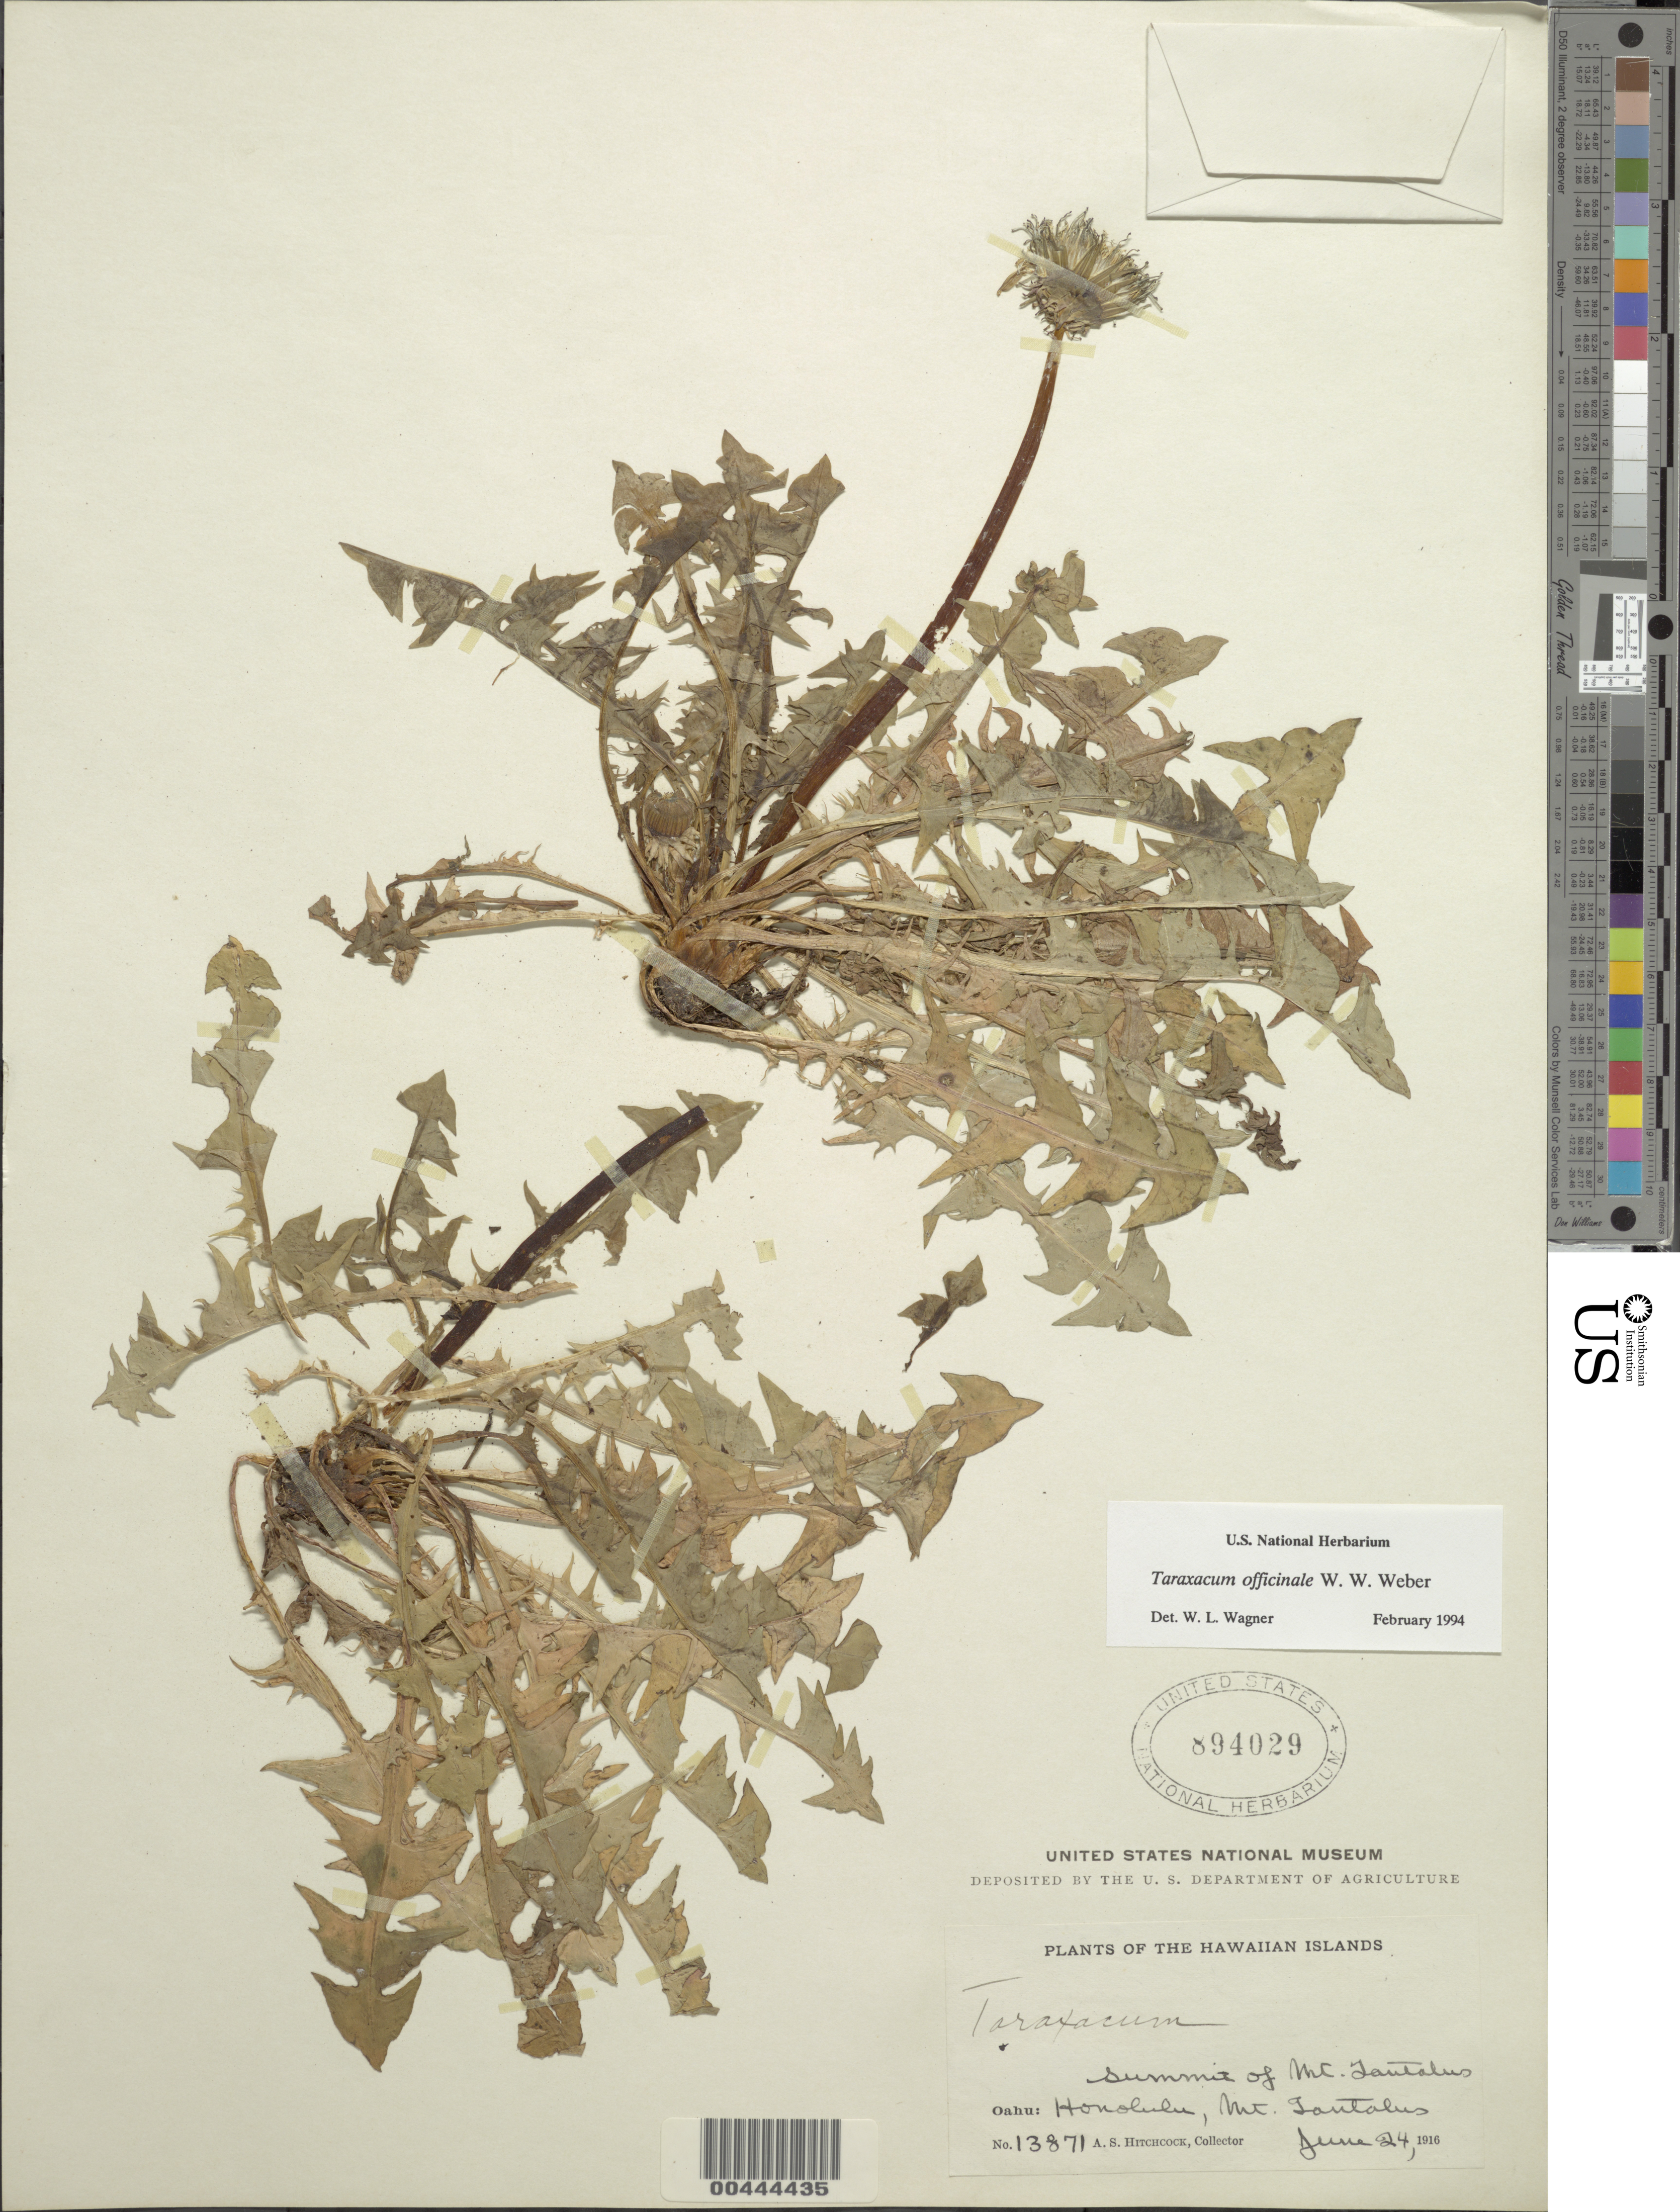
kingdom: Plantae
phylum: Tracheophyta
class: Magnoliopsida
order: Asterales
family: Asteraceae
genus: Taraxacum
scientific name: Taraxacum officinale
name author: G.H. Weber ex F.H. Wigg.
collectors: A. S. Hitchcock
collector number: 13871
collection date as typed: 24 Jun 1916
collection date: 1916-06-24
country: United States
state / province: Hawaii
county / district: Honolulu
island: Oahu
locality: Honolulu, summit of Mt. Tantalus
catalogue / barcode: US 894029